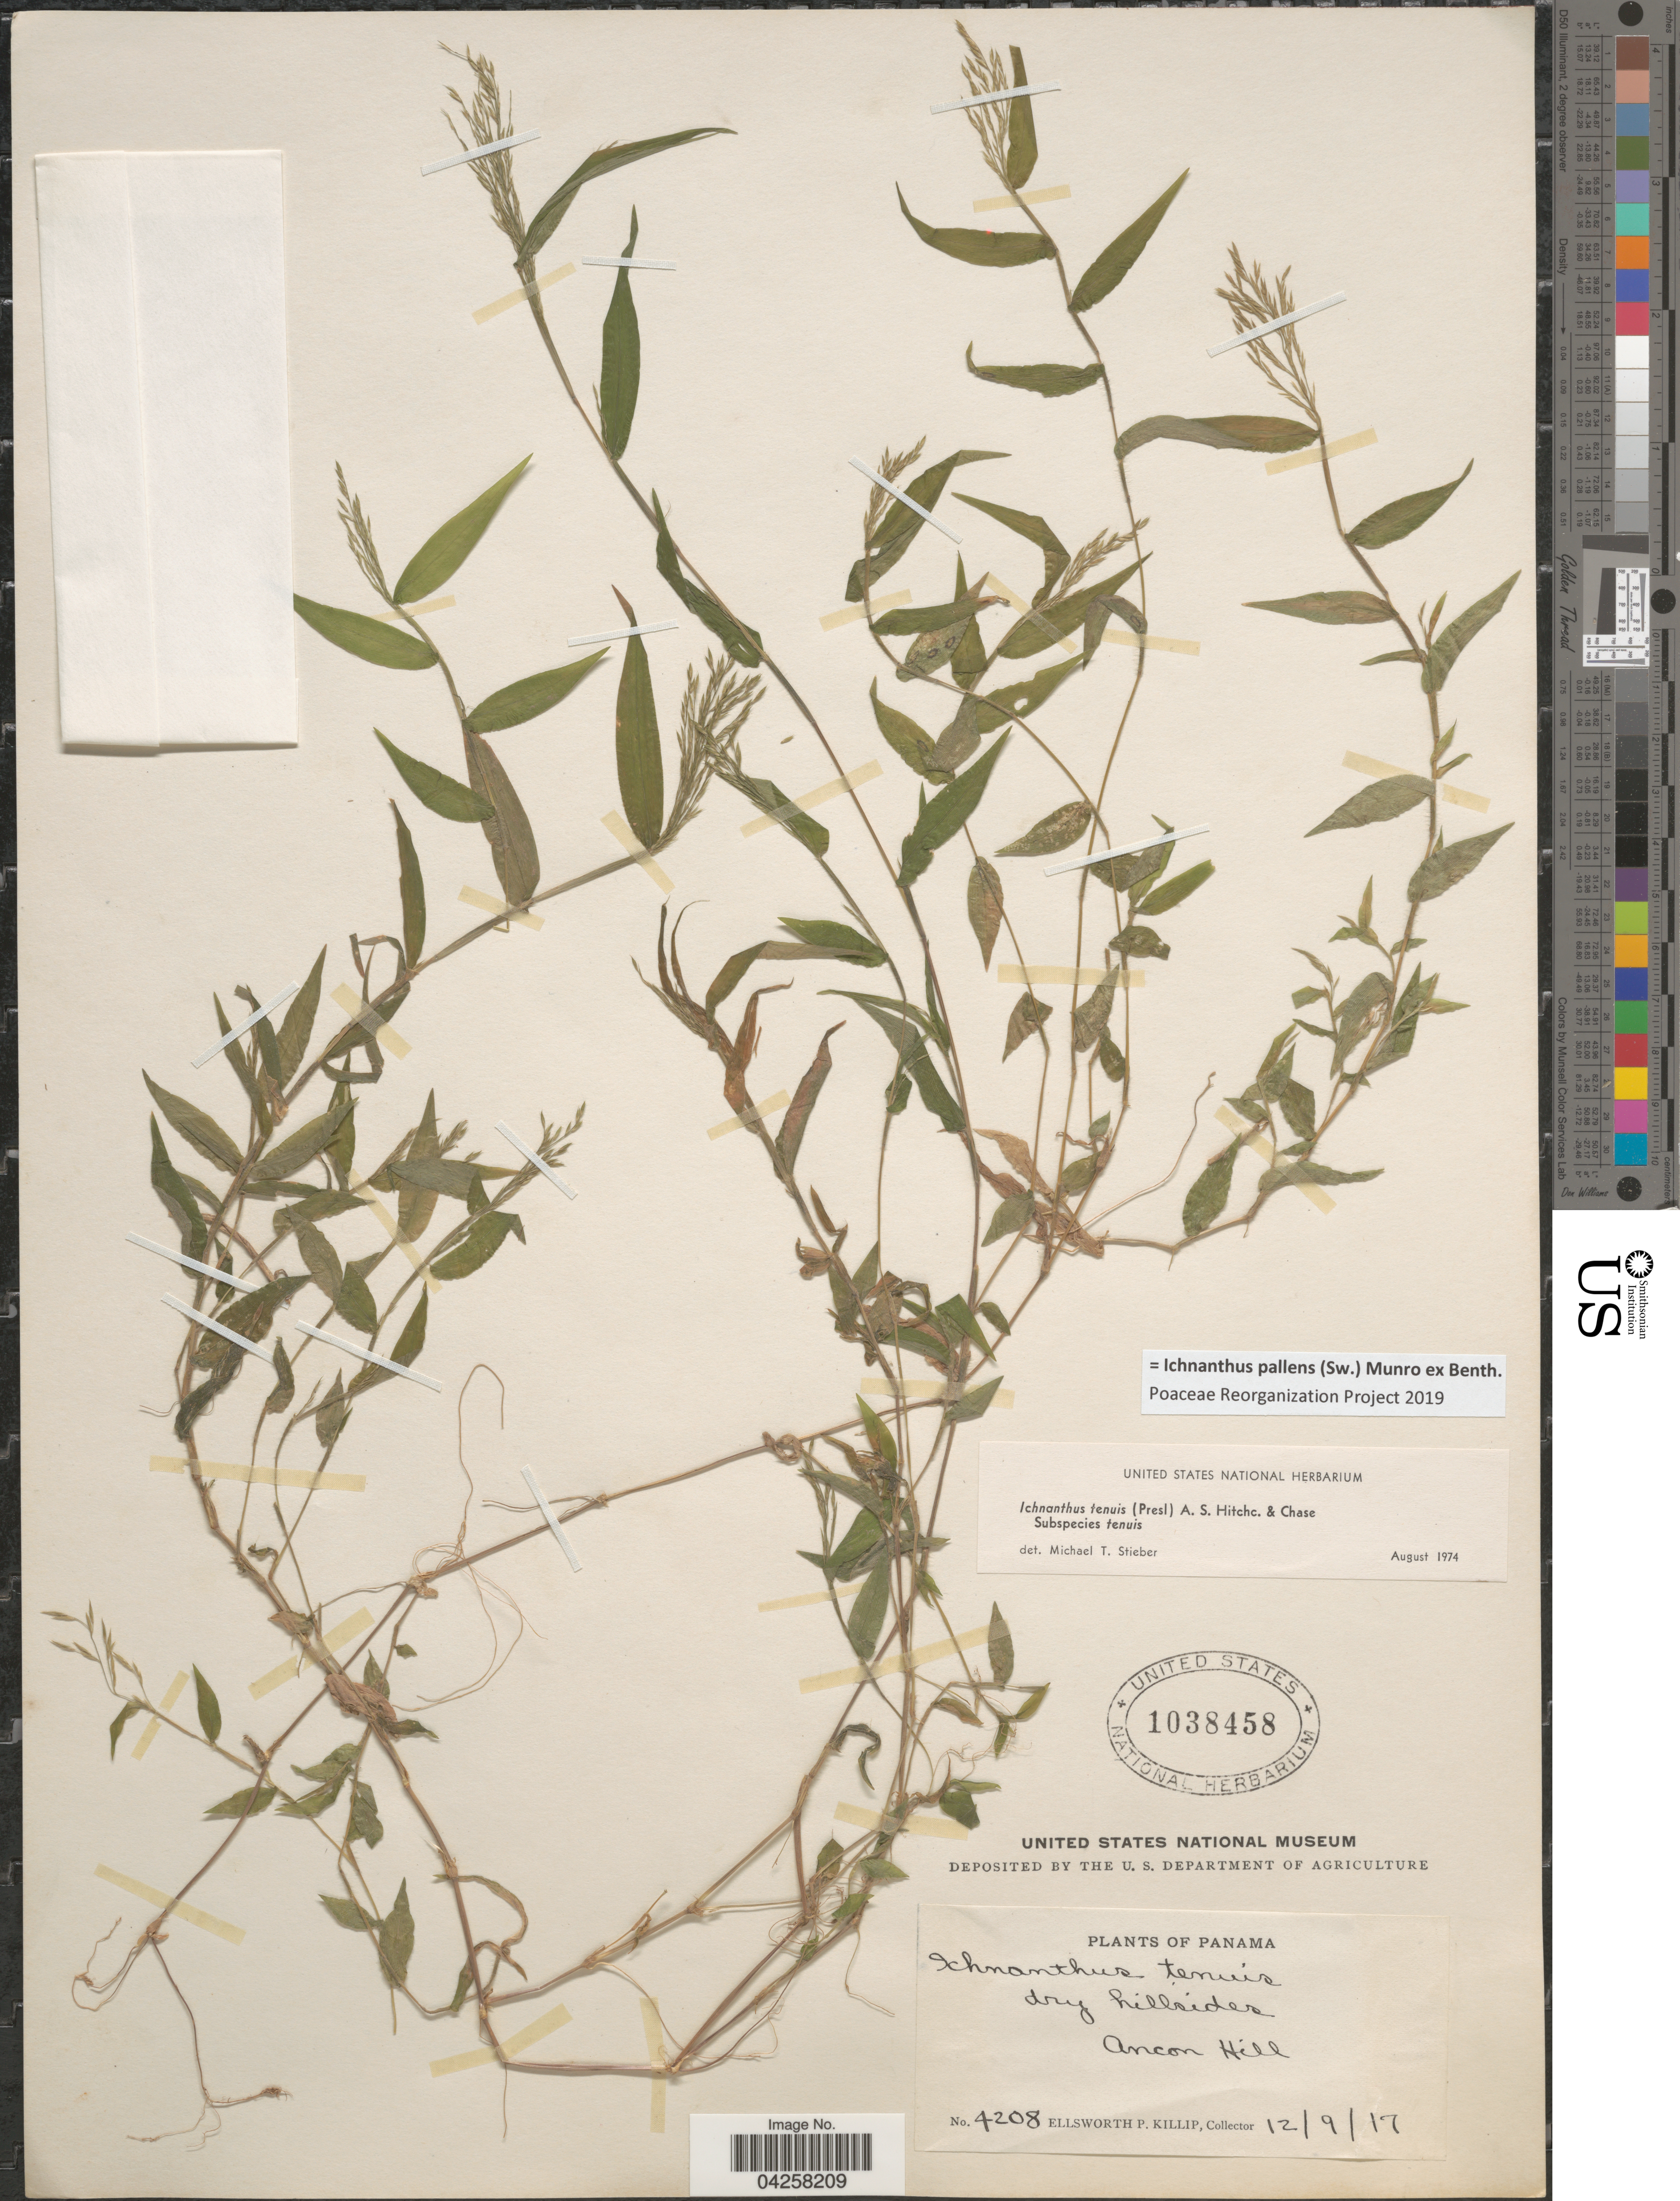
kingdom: Plantae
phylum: Tracheophyta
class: Liliopsida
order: Poales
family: Poaceae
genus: Ichnanthus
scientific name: Ichnanthus tenuis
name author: (J. Presl) Hitchc. & Chase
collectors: E. P. Killip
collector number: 4208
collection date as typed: Transcribed d/m/y: 12/9/17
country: Panama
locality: Dry hillsides. Ancon Hill.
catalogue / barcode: US 1038458